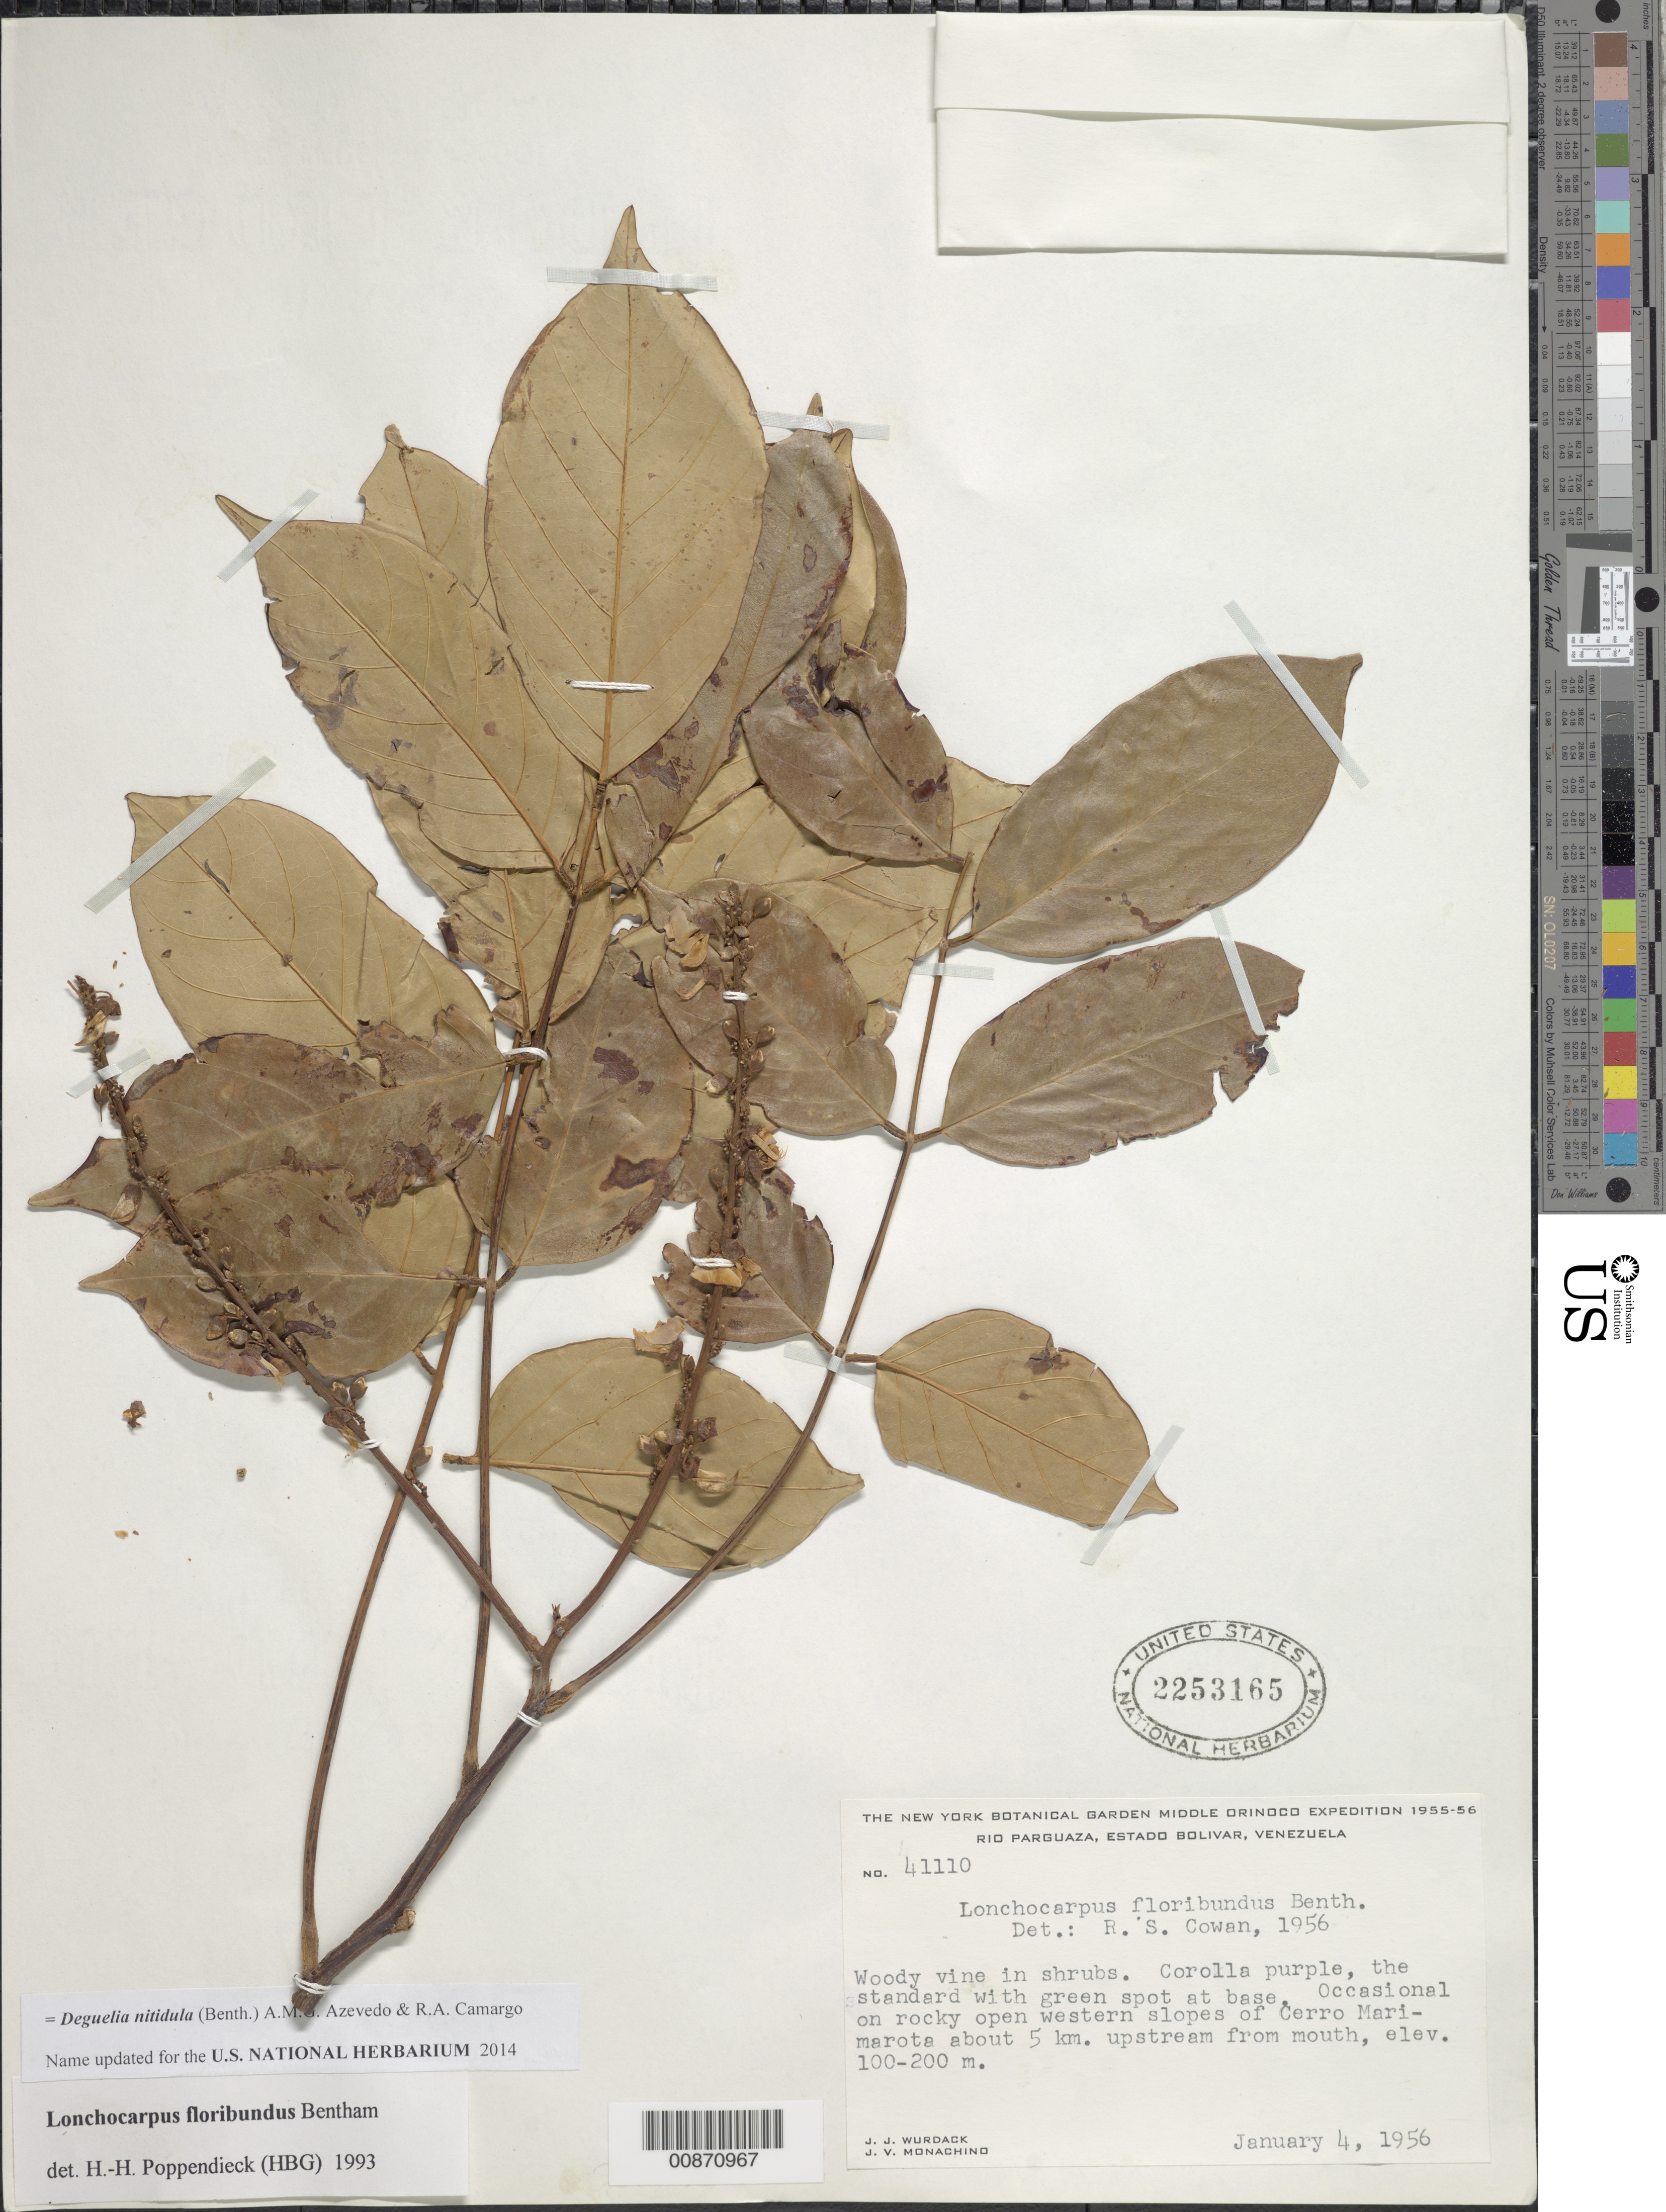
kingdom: Plantae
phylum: Tracheophyta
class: Magnoliopsida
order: Fabales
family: Fabaceae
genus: Deguelia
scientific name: Deguelia nitidula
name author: (Benth.) A.M.G. Azevedo & R.A. Camargo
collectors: J. J. Wurdack & J. V. Monachino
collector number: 41110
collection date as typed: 4-Jan-56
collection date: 1956-01-04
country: Venezuela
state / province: Bolívar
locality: Cerro Marimarota, W slopes; Río Paraguaza, 5 km upstream from mouth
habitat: Rocky open western slopes; in shrubs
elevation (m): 100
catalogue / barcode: US 2253165